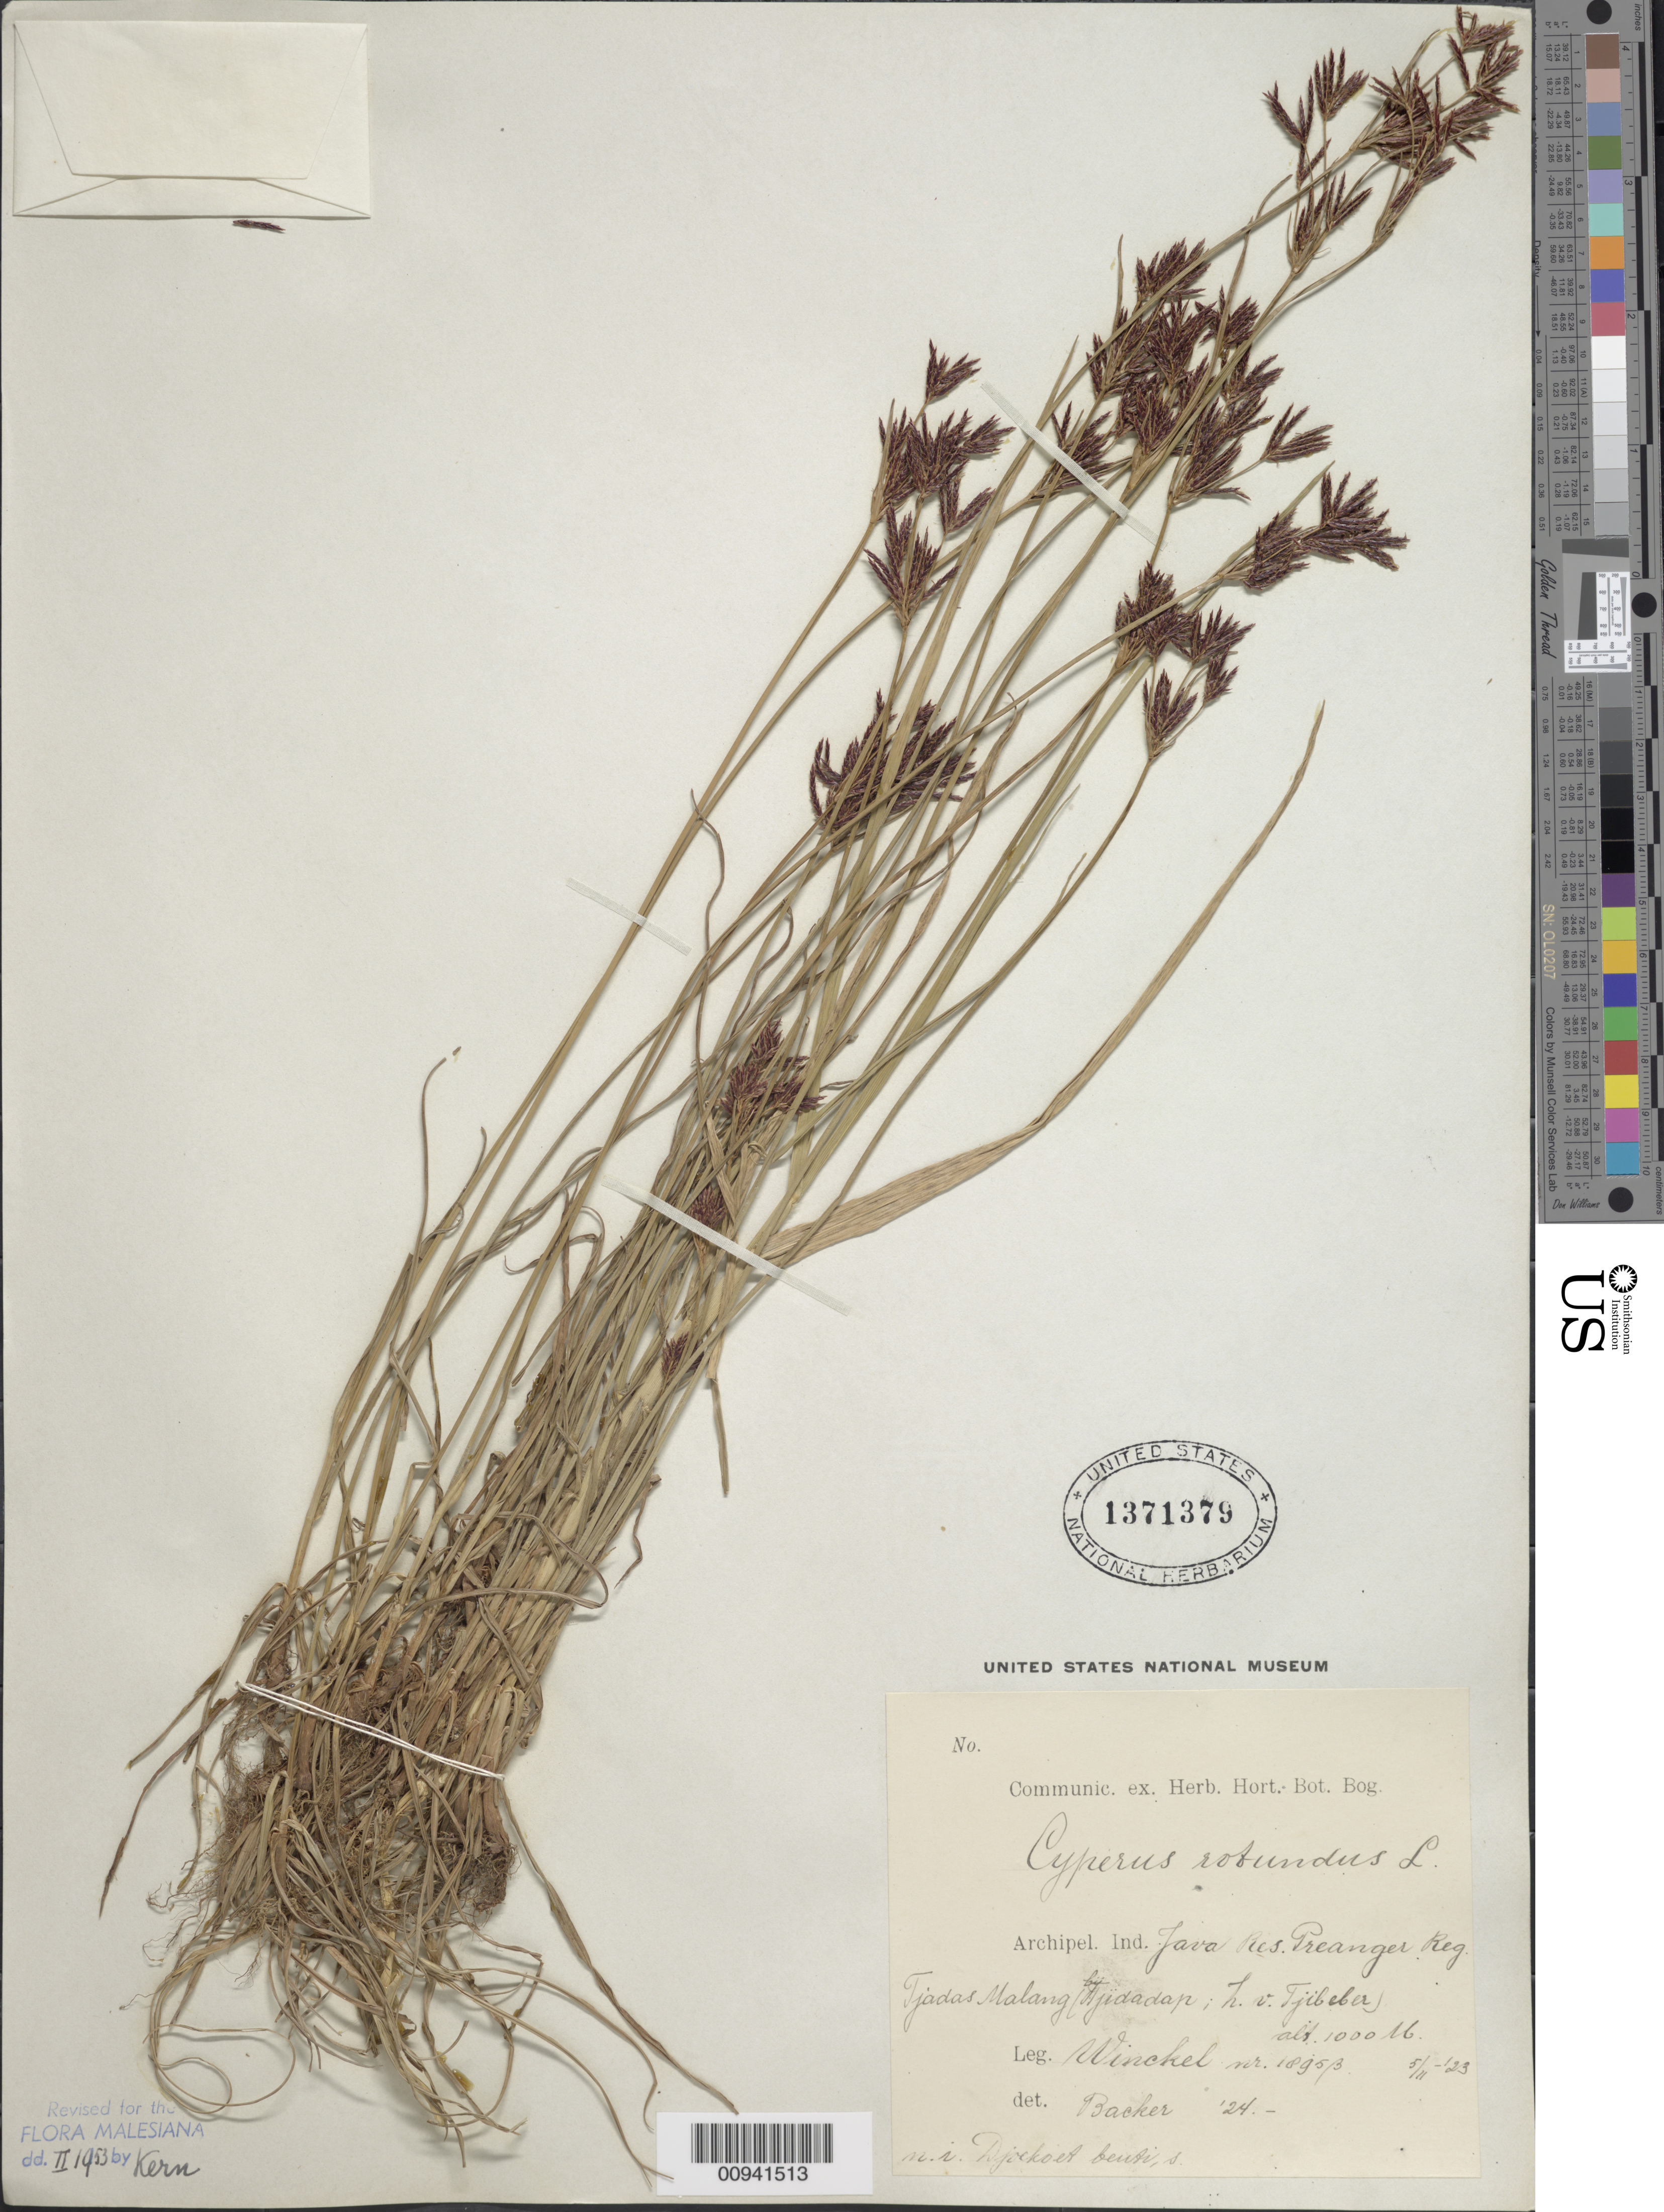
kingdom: Plantae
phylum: Tracheophyta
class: Liliopsida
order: Poales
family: Cyperaceae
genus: Cyperus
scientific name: Cyperus rotundus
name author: L.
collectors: W. Winckel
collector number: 1895 B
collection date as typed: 11 May 1923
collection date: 1923-05-11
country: Indonesia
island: Java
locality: Tjadas Malang Tjidadap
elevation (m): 1000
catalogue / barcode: US 1371379